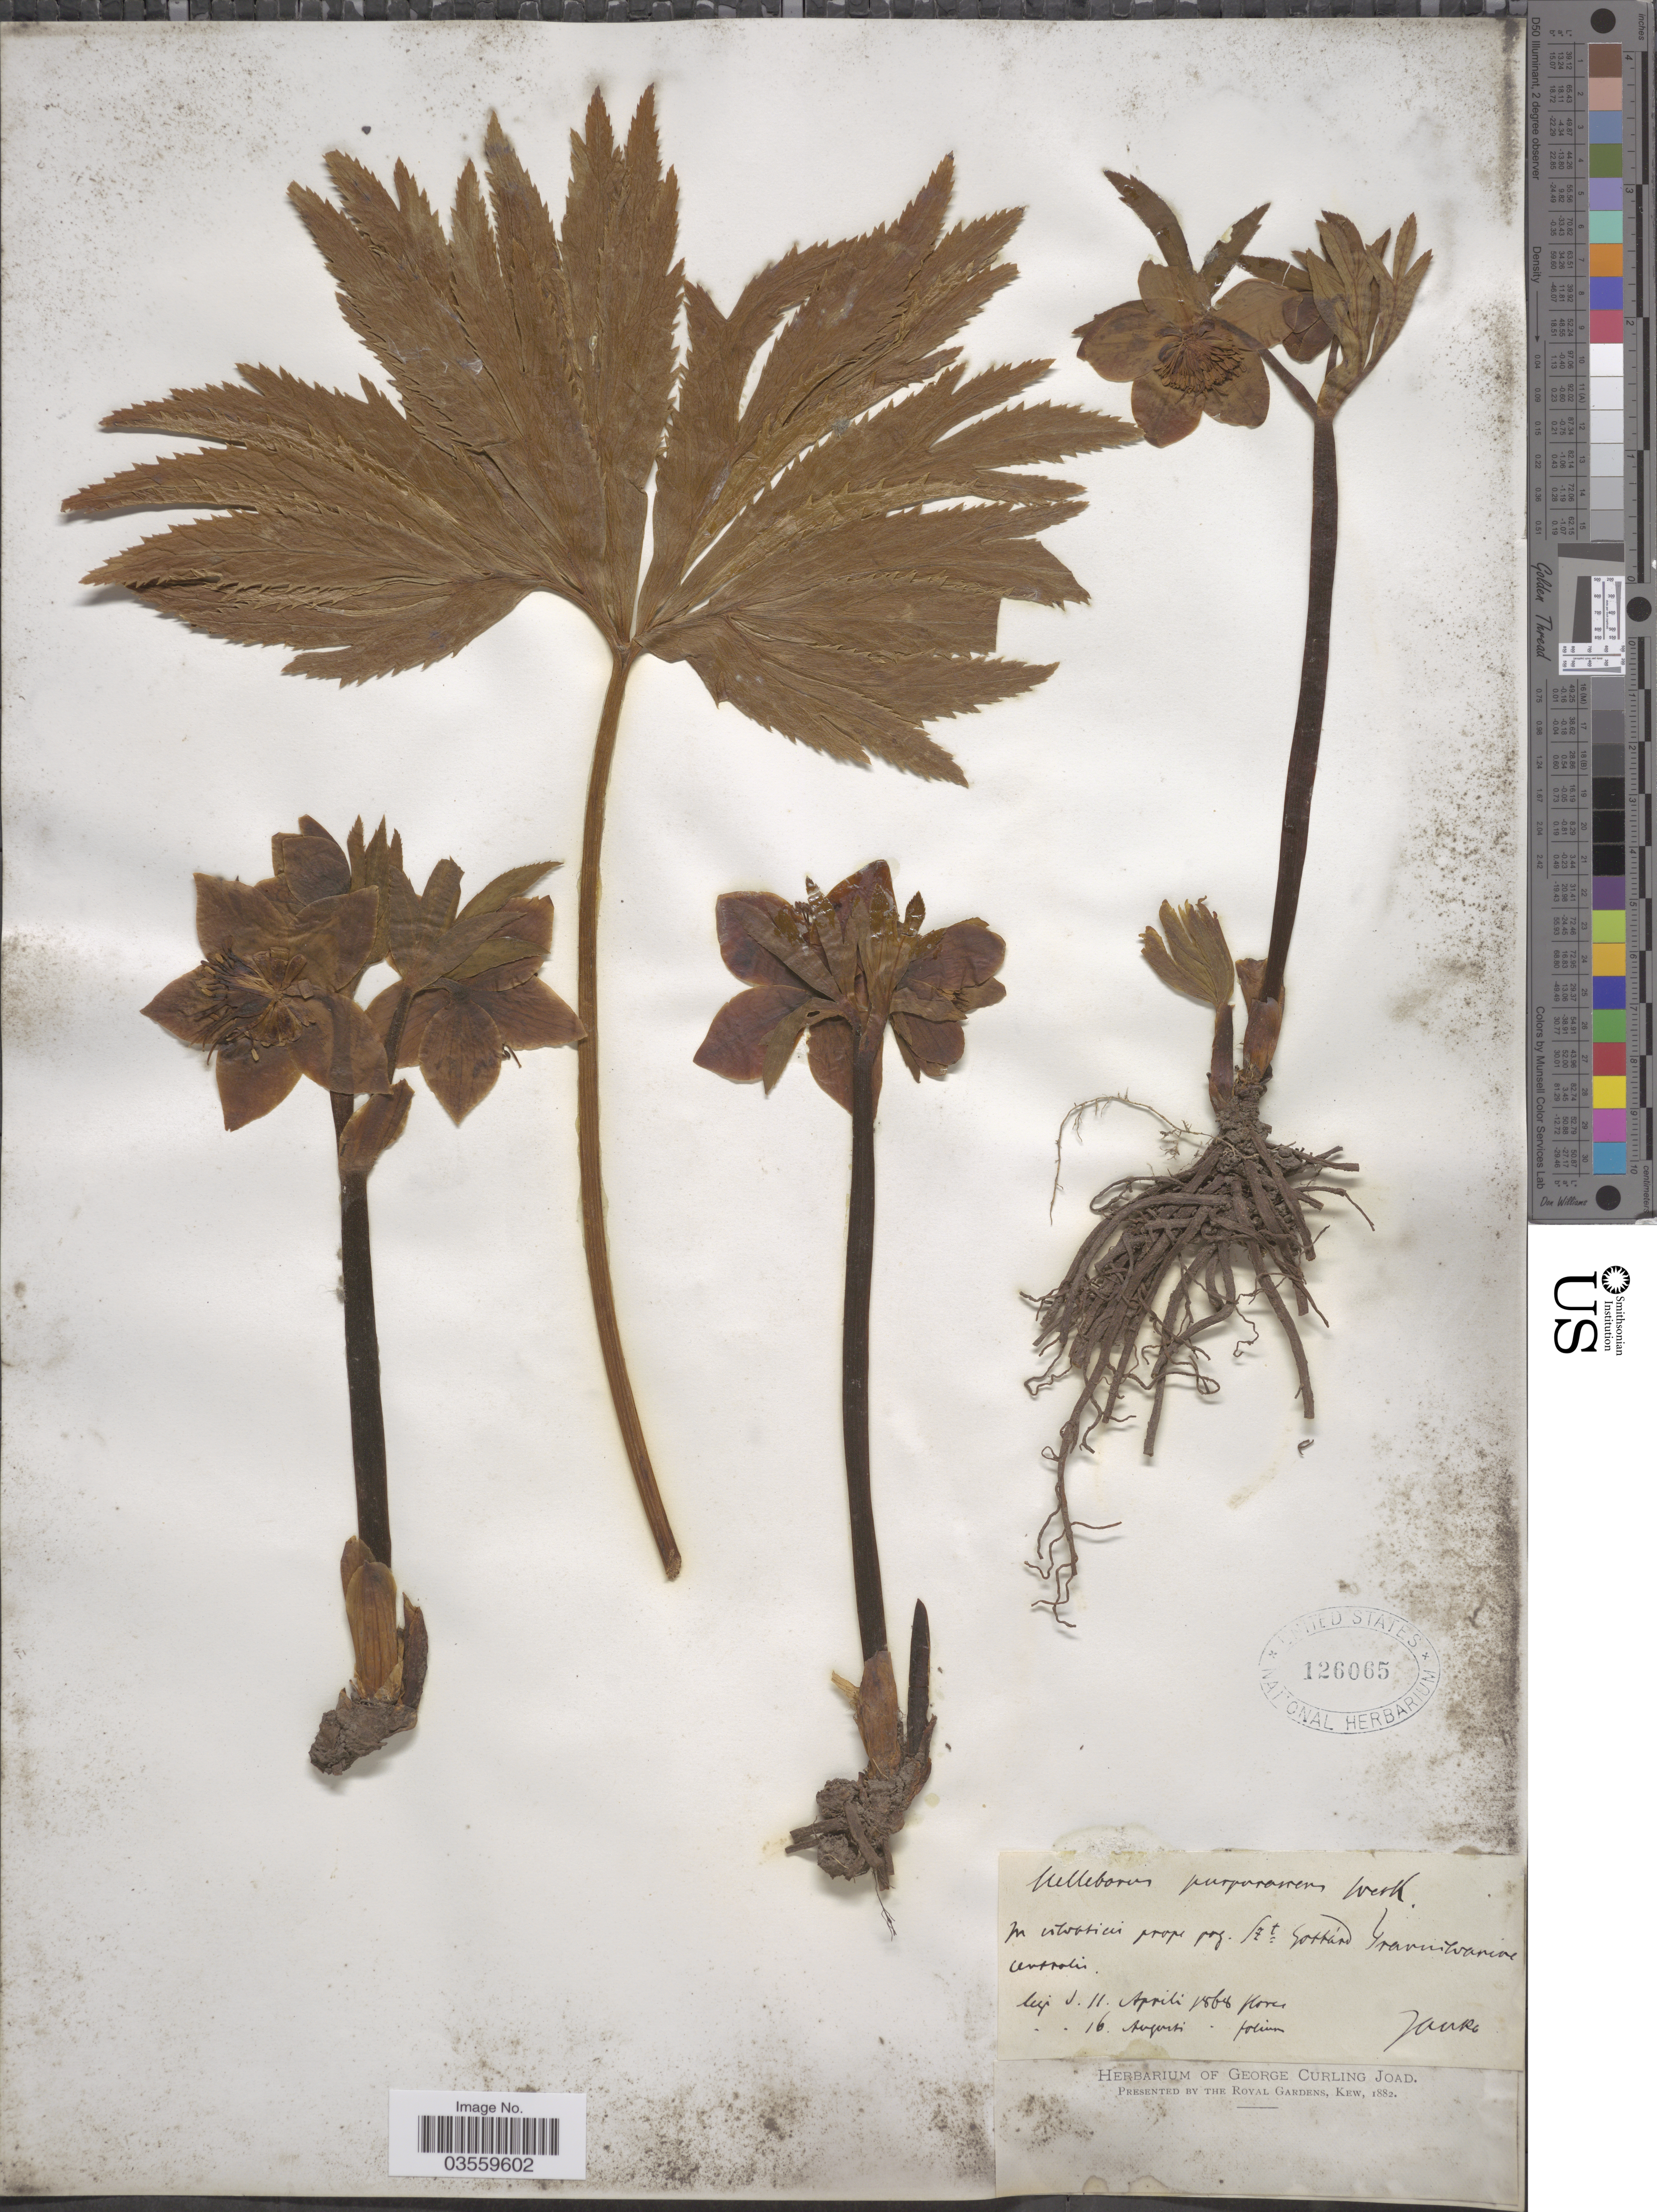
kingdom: Plantae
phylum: Tracheophyta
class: Magnoliopsida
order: Ranunculales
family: Ranunculaceae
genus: Helleborus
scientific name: Helleborus purpurascens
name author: Waldst. & Kit.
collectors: V. Janka von Bulcs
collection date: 1868-05-11/1868-08-16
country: Romania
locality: In intovaticis [interpreted] prope pag. St Gottárd Transilvaniae centrolis.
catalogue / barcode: US 126065